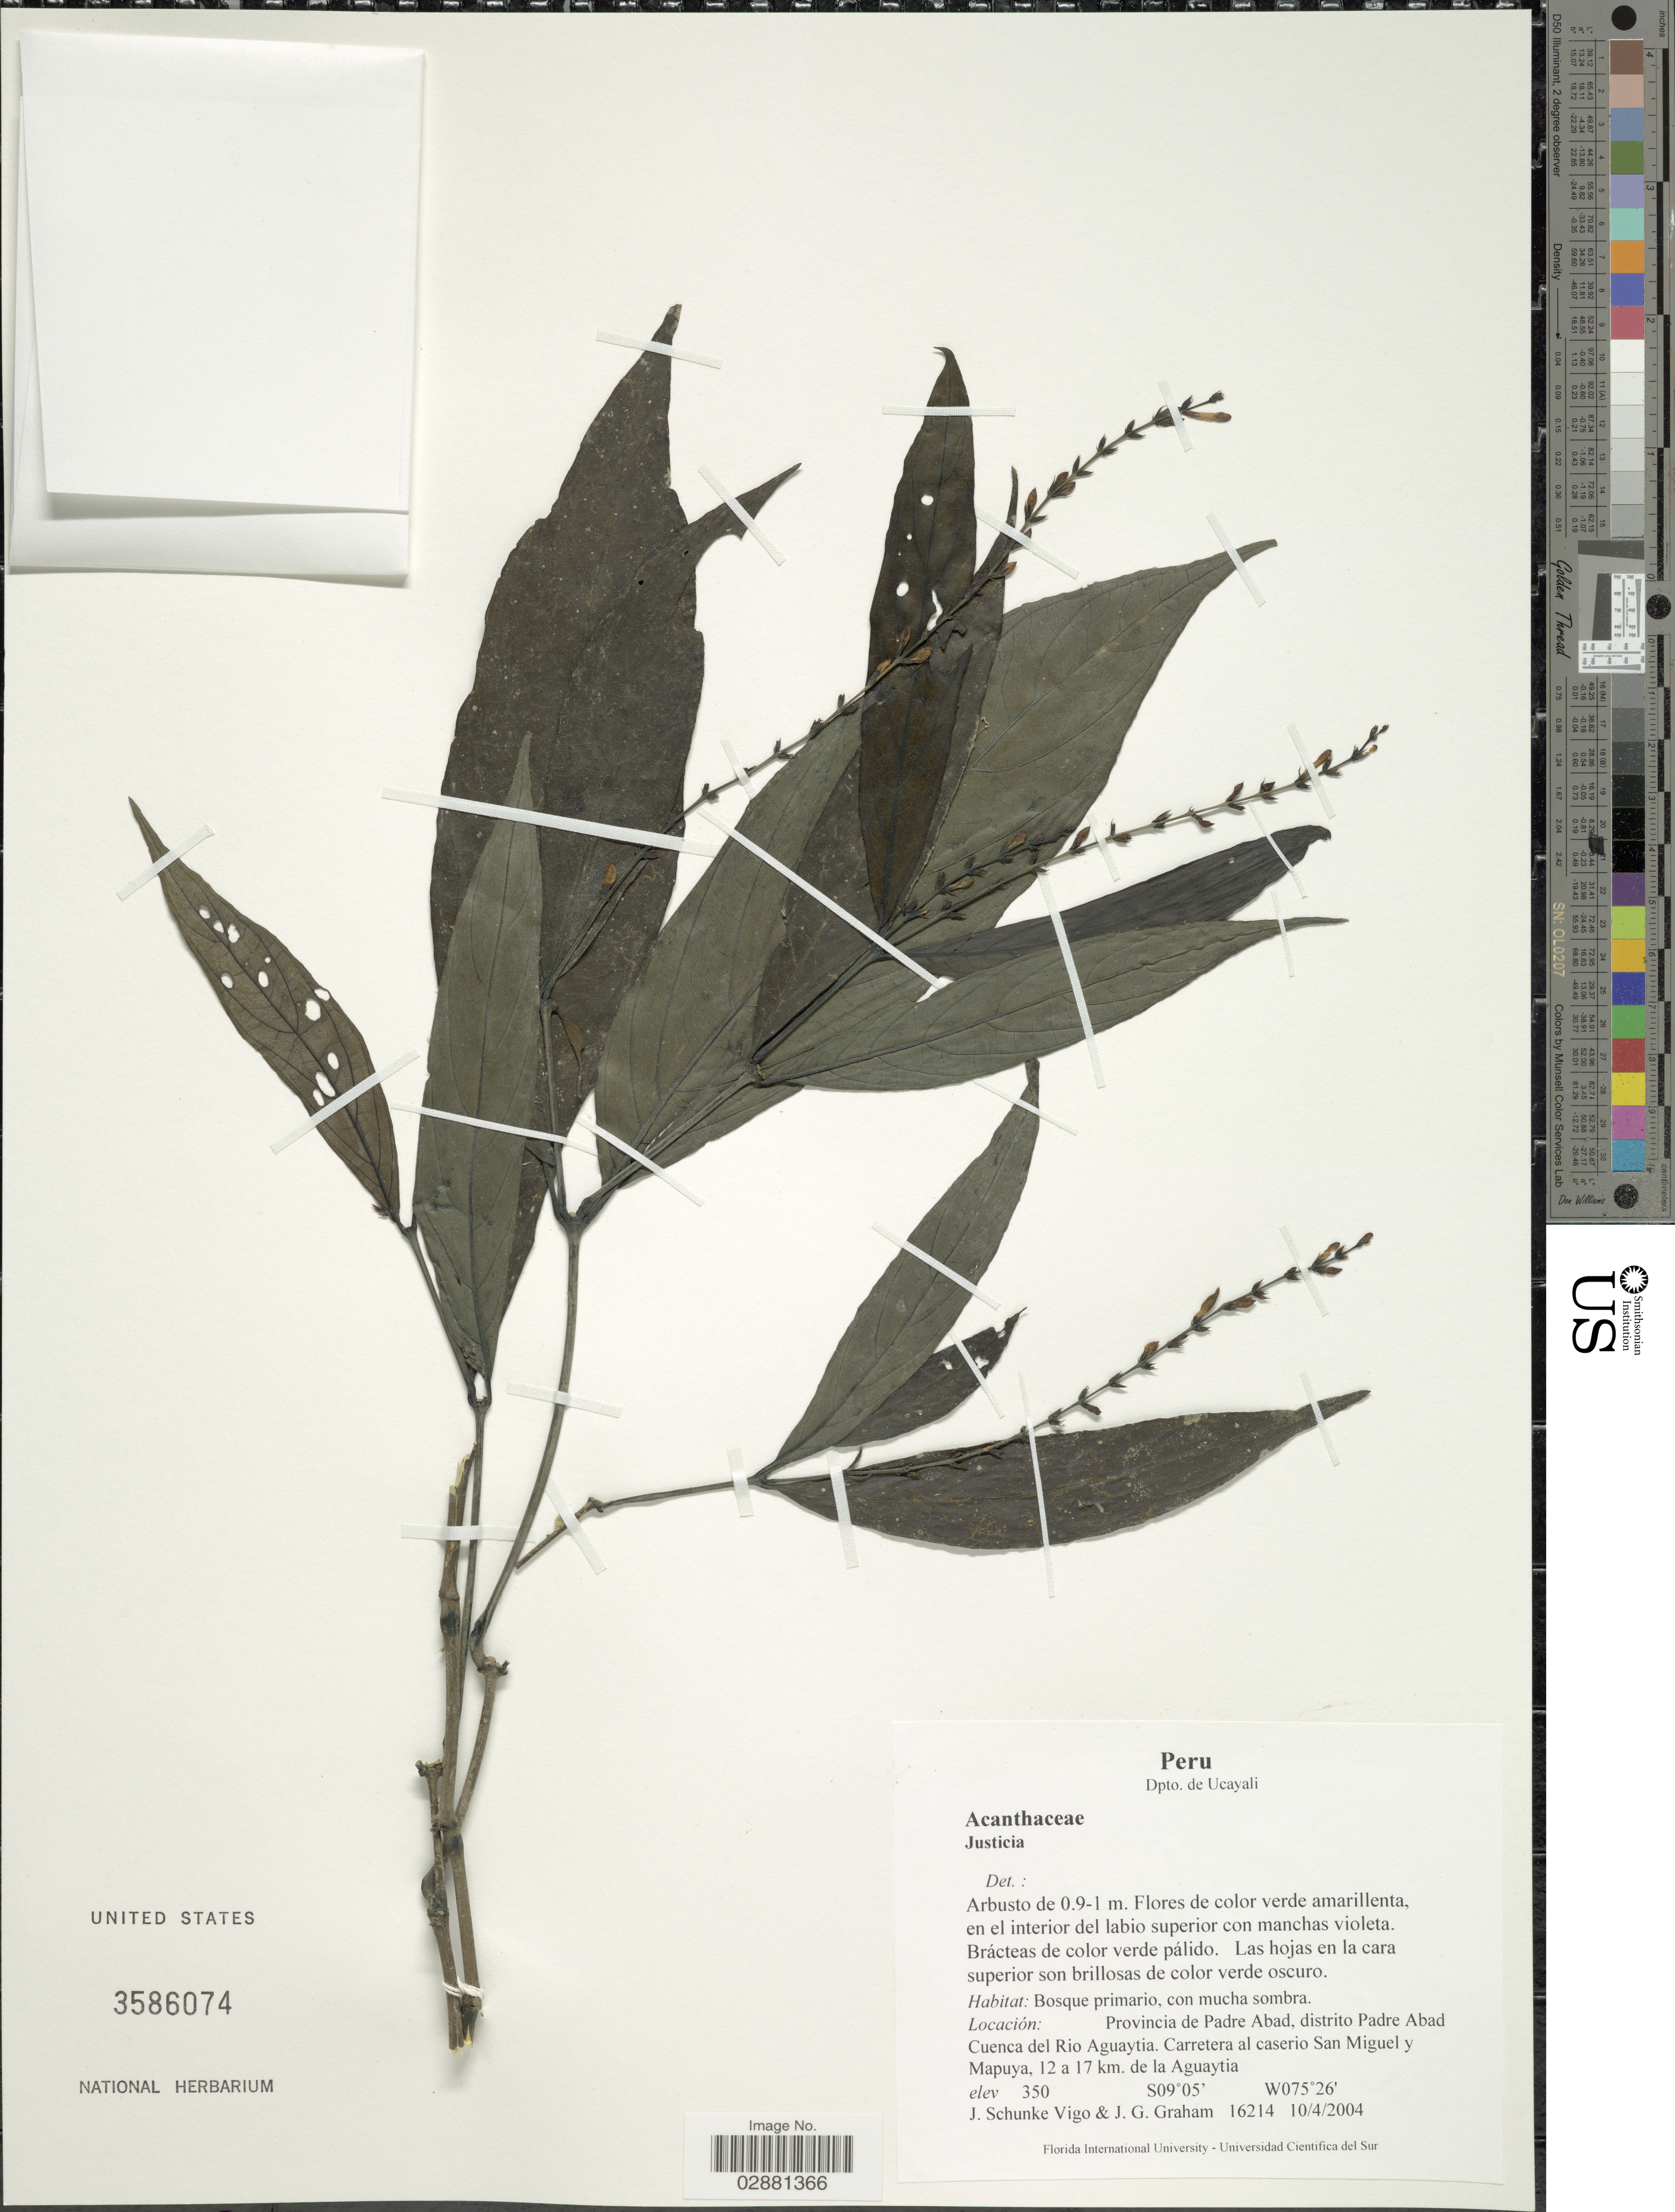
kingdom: Plantae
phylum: Tracheophyta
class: Magnoliopsida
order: Lamiales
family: Acanthaceae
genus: Justicia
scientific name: Justicia sp.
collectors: J. Schunke Vigo & J. Graham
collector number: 16214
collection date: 2004-04-10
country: Peru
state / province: Ucayali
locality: Dpto. de Ucayali, Provincia de Padre Abad, distrito Padre Abad Cuenca del Rio Aguaytia, Carretera al caserio San Miguel y Mapuya, 12 a 17 km. de la Aguaytia.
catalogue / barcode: US 3586074